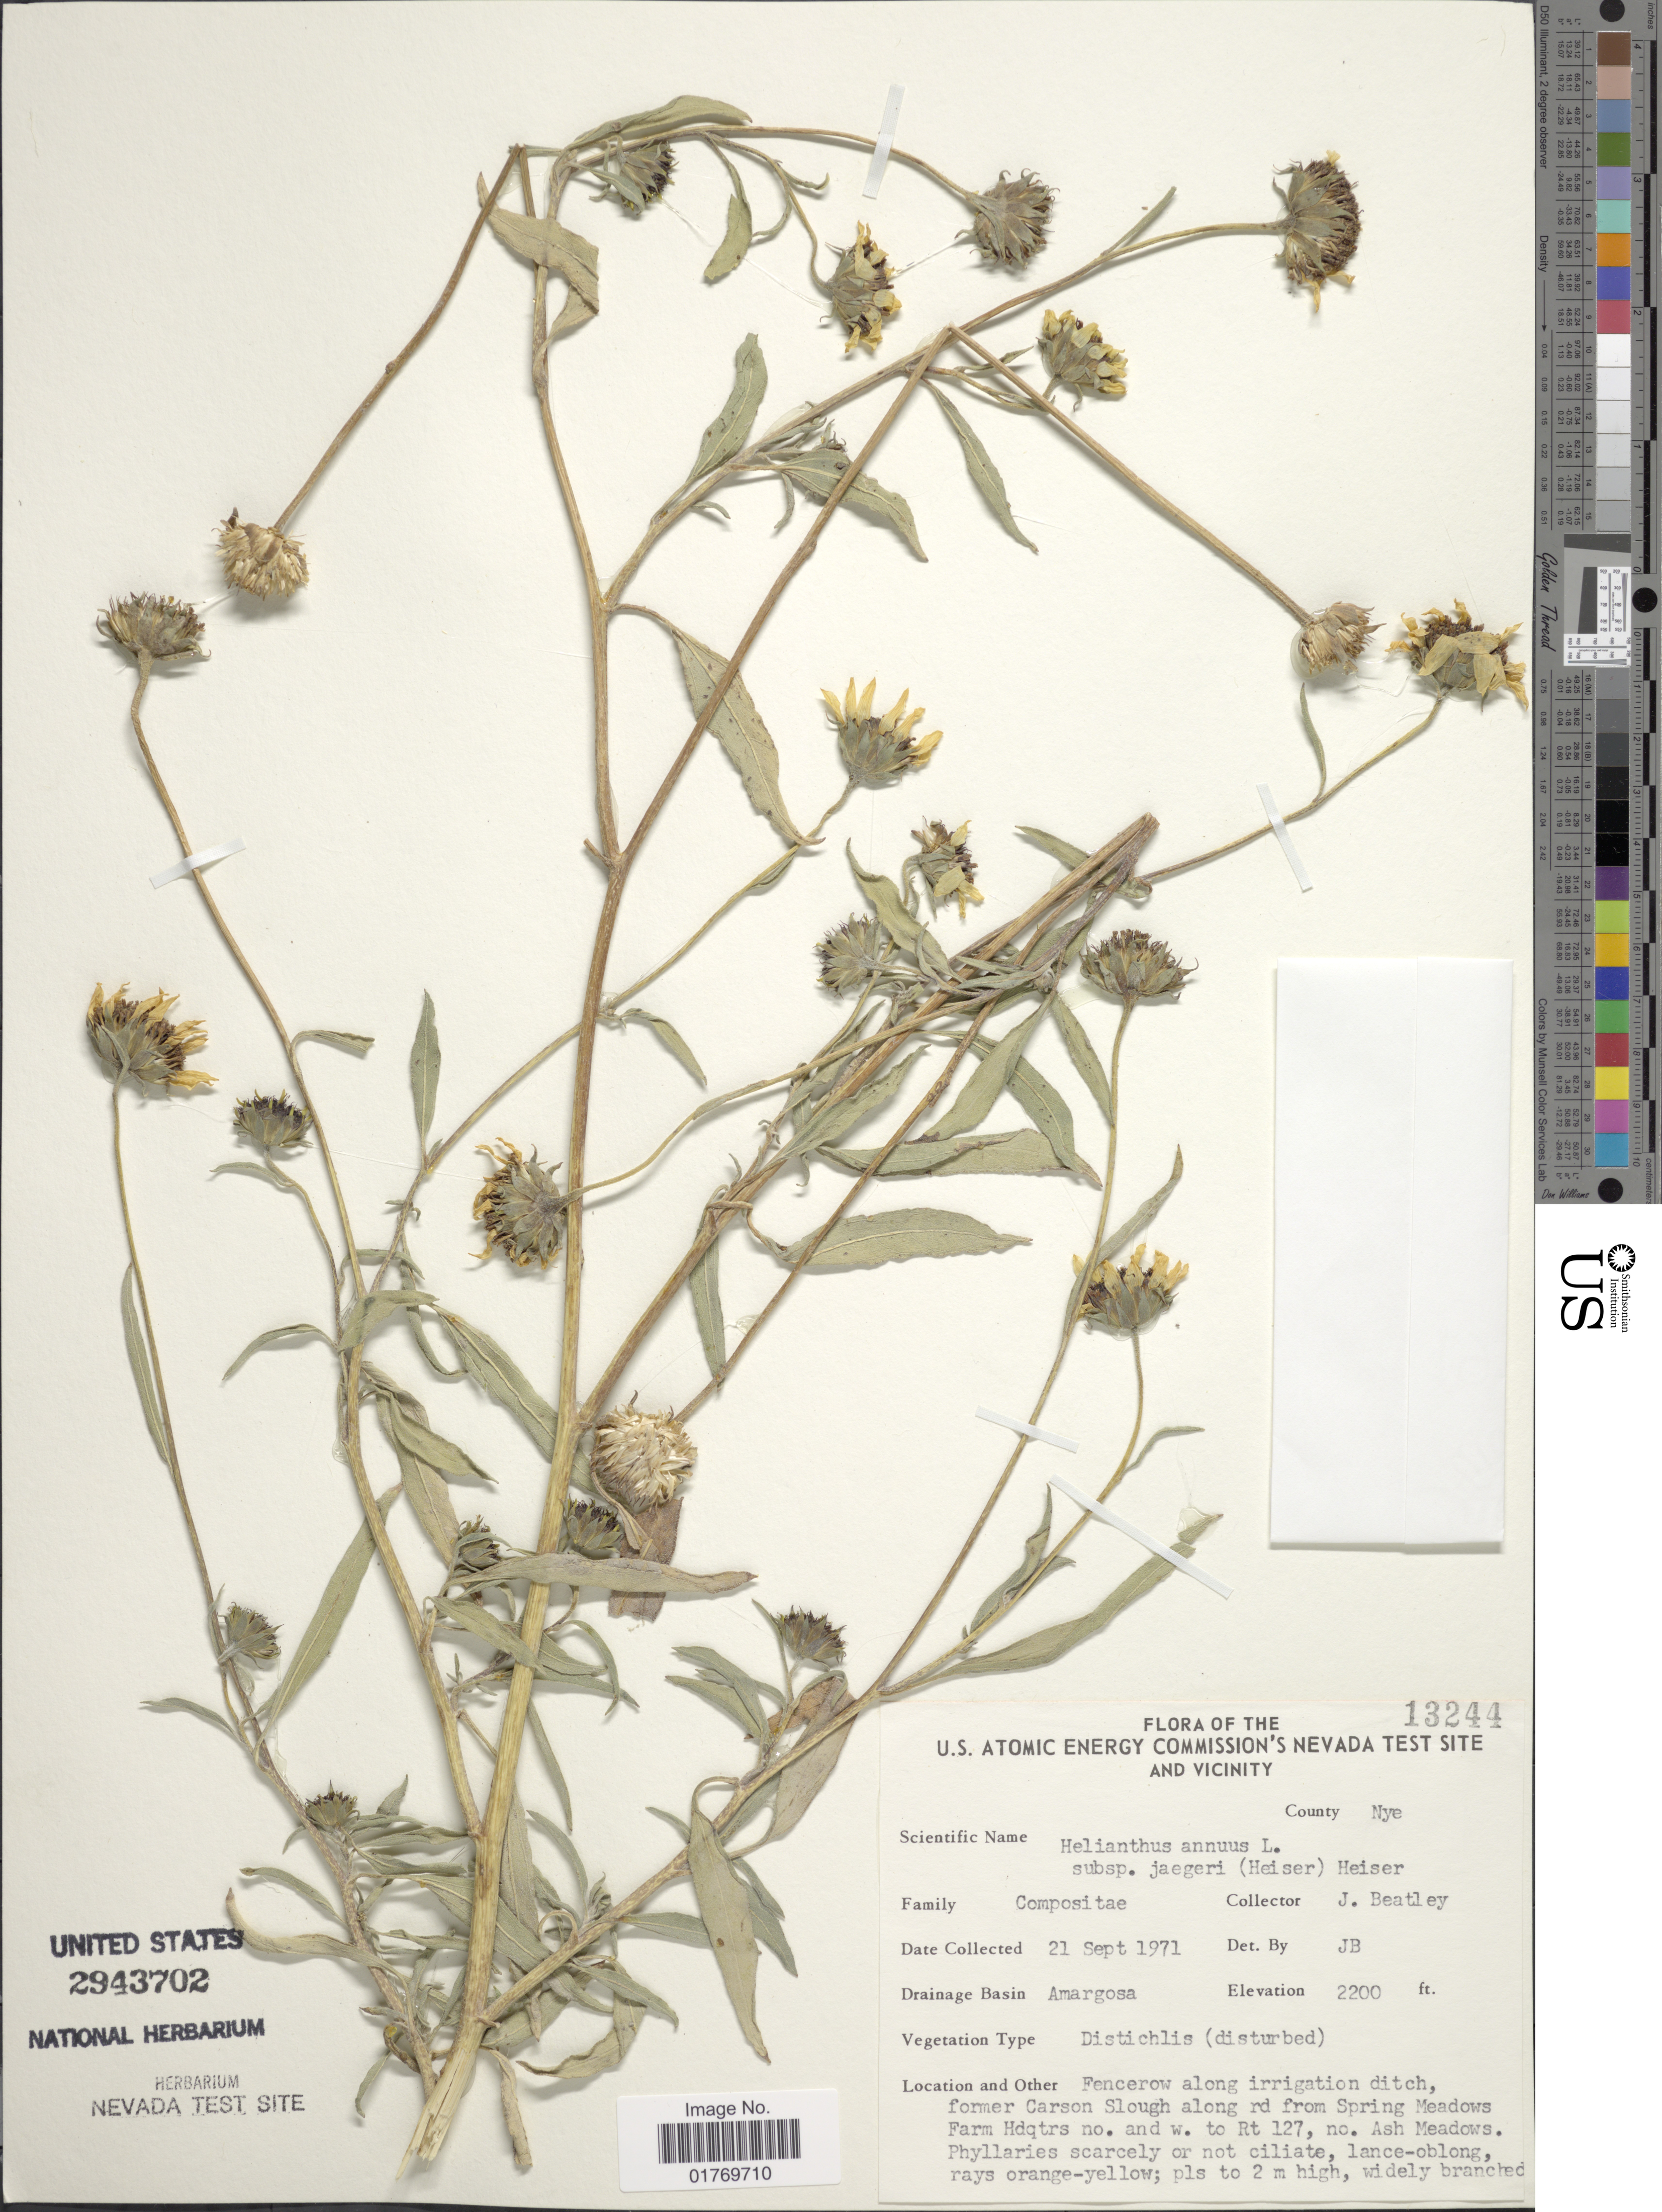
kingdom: Plantae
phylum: Tracheophyta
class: Magnoliopsida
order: Asterales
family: Asteraceae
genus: Helianthus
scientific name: Helianthus annuus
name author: L.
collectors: J. C. Beatley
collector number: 13244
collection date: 1971-09-21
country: United States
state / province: Nevada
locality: U. S. Atomic Energy Commision' s Nevada Test Site And Vicinity, County Nye, Drainage Basin Amargosa, Fencerow along irrigration ditch, former Carson Slough along rd from Spring Meadows Farm Hdqtrs no. and w. to Rt 127, no. Ash Meadows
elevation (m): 671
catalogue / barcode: US 2943702